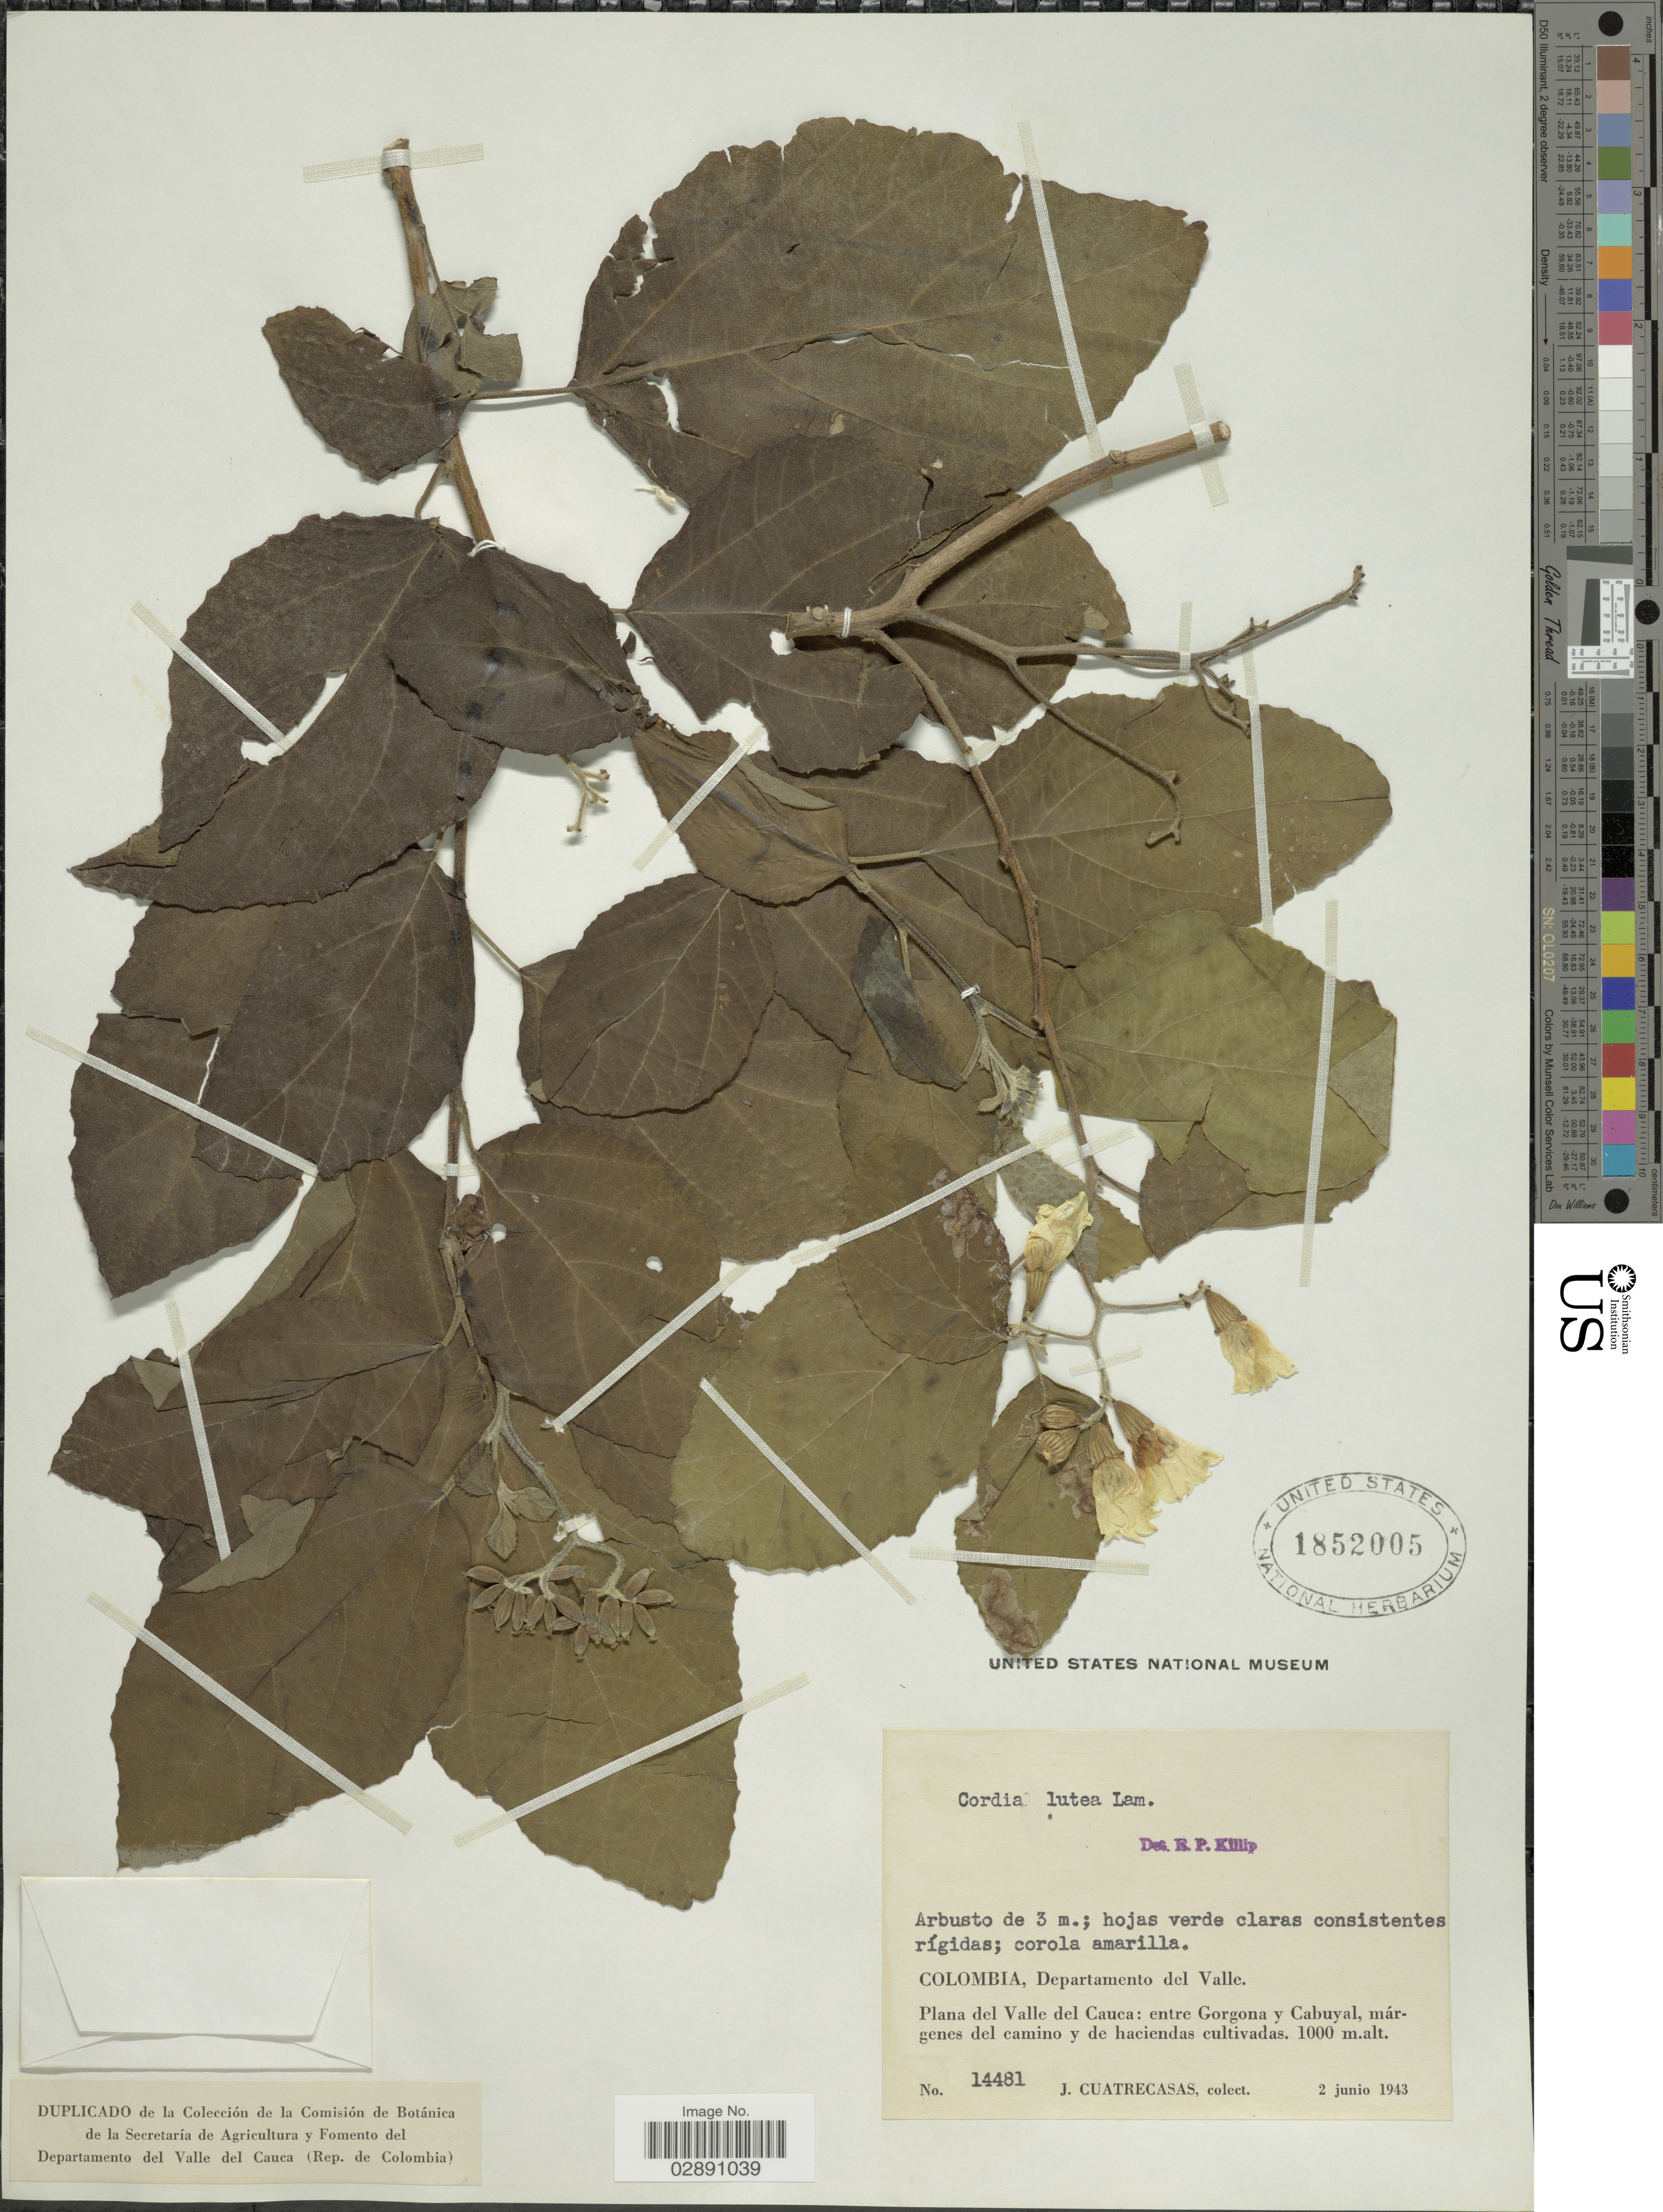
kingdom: Plantae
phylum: Tracheophyta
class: Magnoliopsida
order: Boraginales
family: Cordiaceae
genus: Cordia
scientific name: Cordia lutea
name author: Lam.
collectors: J. Cuatrecasas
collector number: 14481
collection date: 1943-06-02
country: Colombia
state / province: Valle del Cauca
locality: Departamento del Valle. Plana del Valle del Cauca: entre Gorgona y Cabuyal, márgenes del camino y de haciendas cultivadas.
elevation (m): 1000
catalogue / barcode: US 1852005